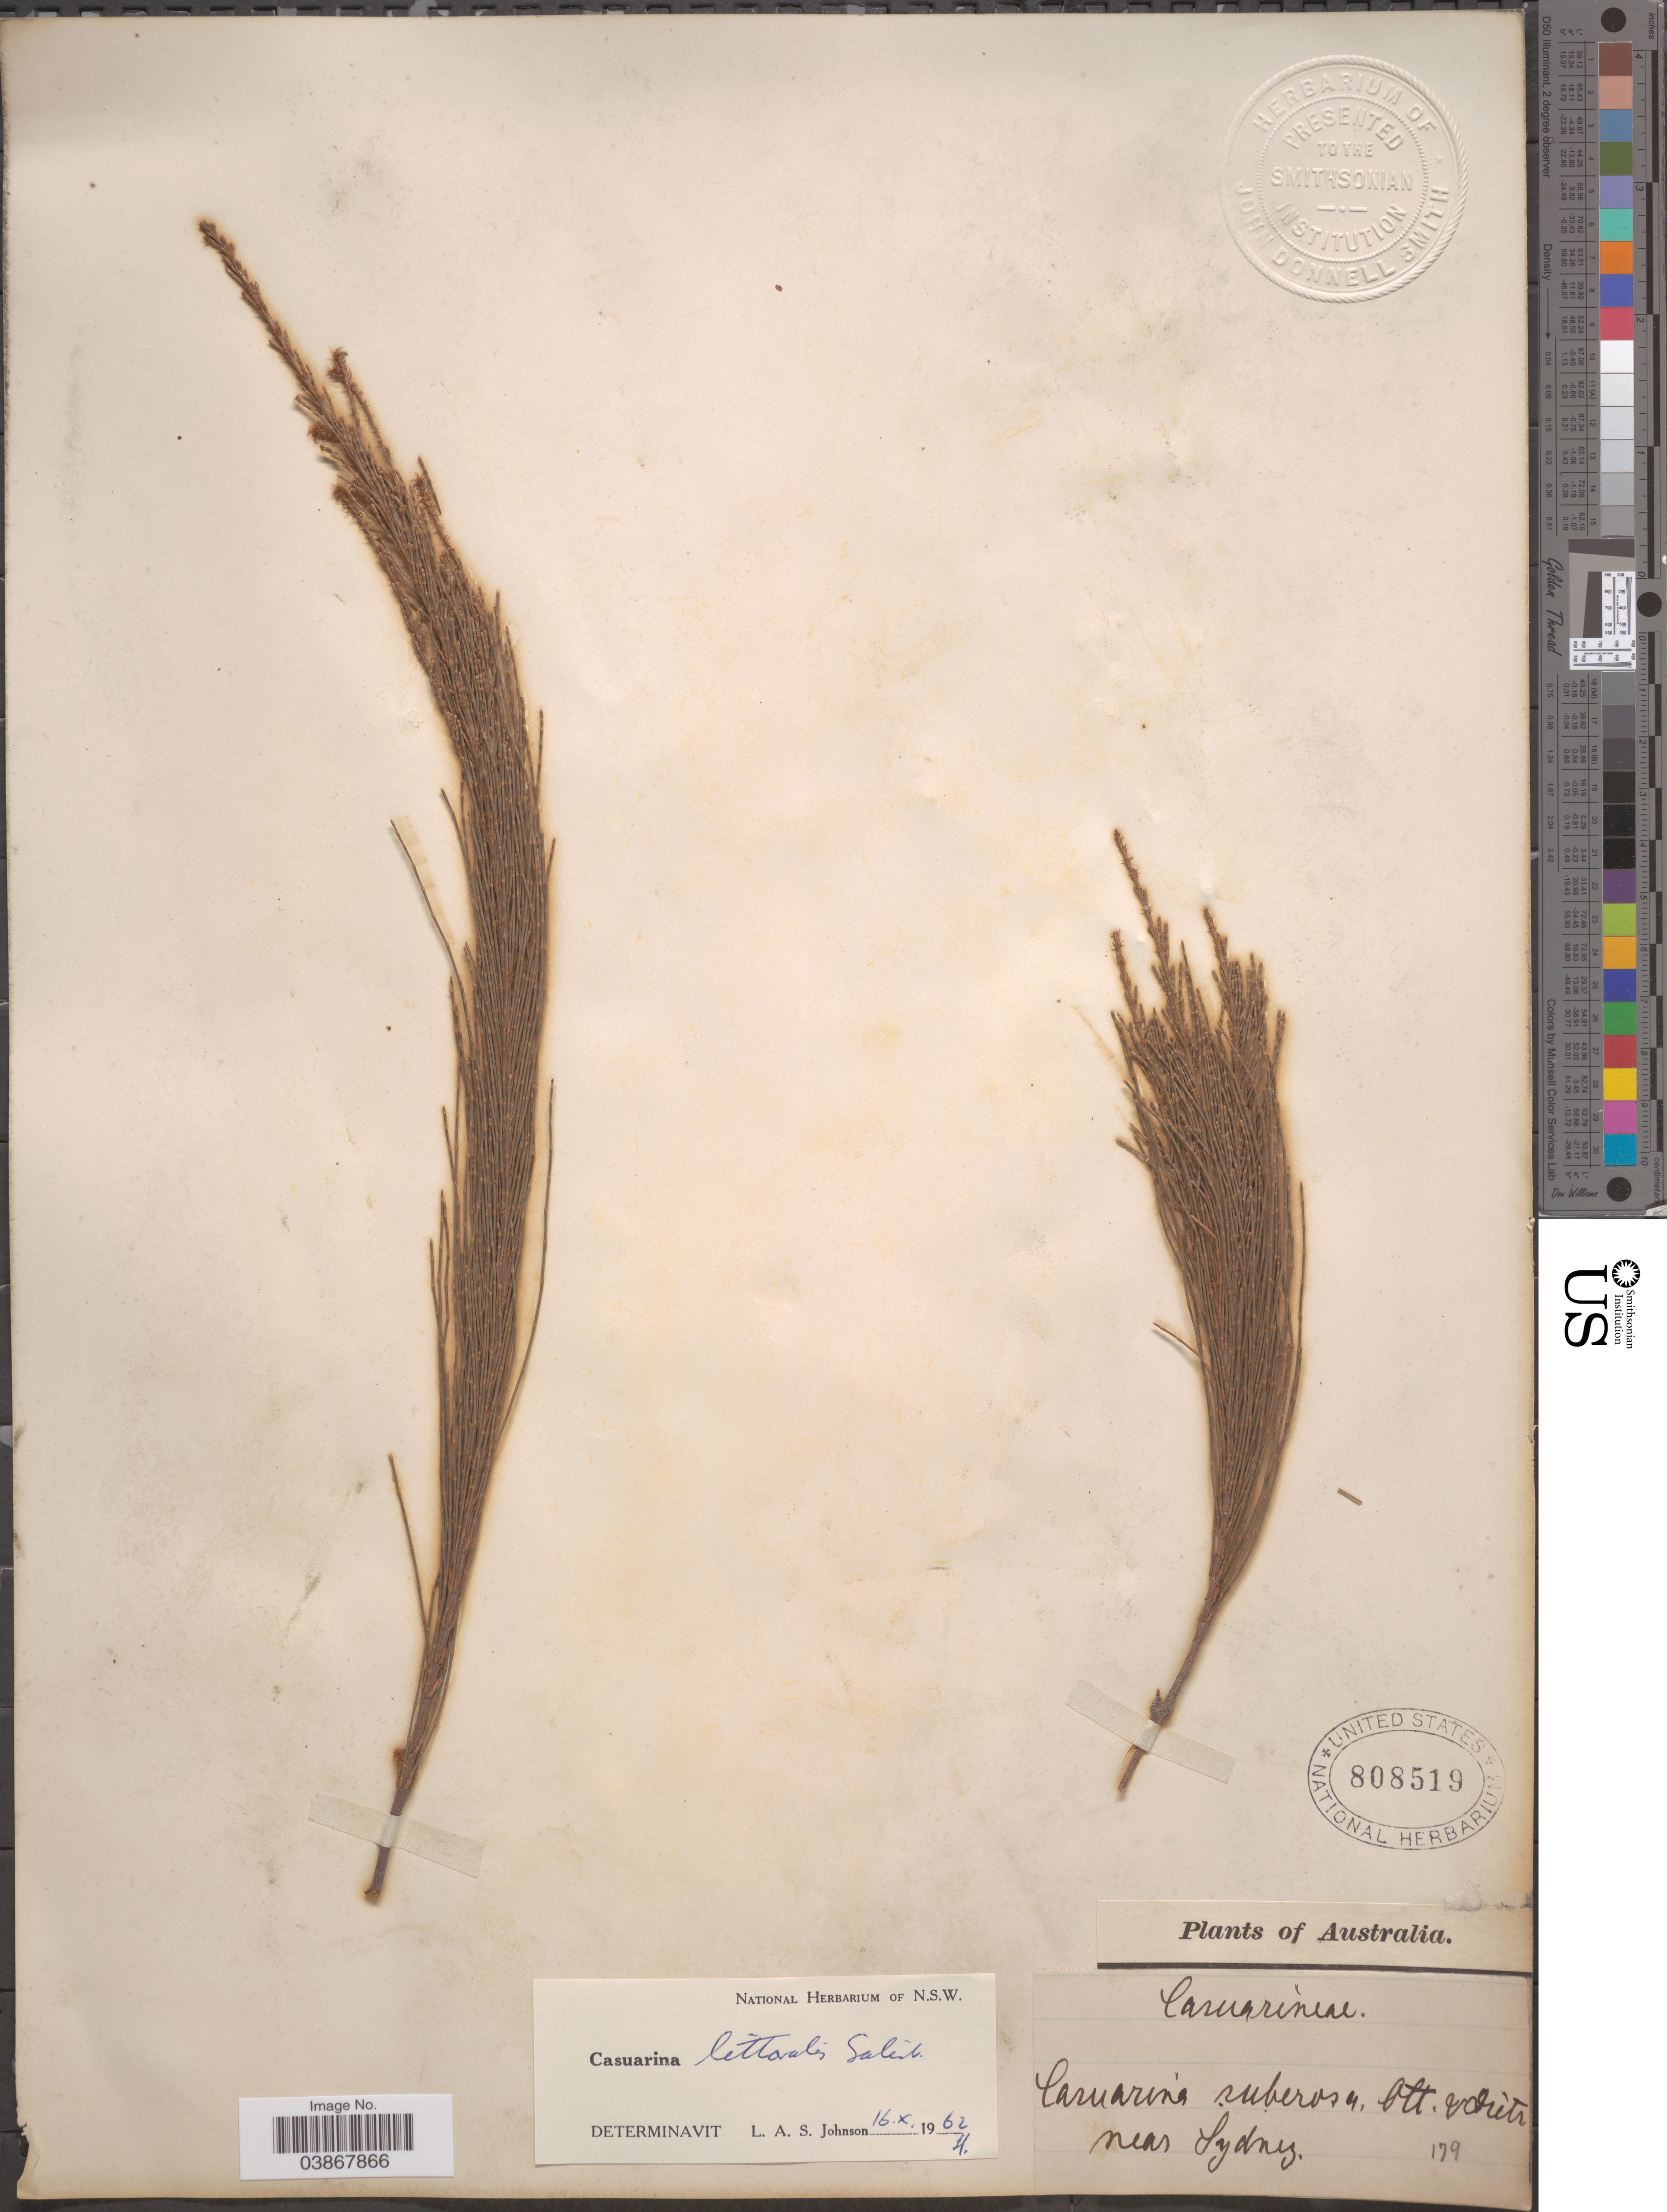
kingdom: Plantae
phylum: Tracheophyta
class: Magnoliopsida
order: Fagales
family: Casuarinaceae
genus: Casuarina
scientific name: Casuarina littoralis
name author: Salisb.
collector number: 179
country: Australia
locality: Near Sydney.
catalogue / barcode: US 808519